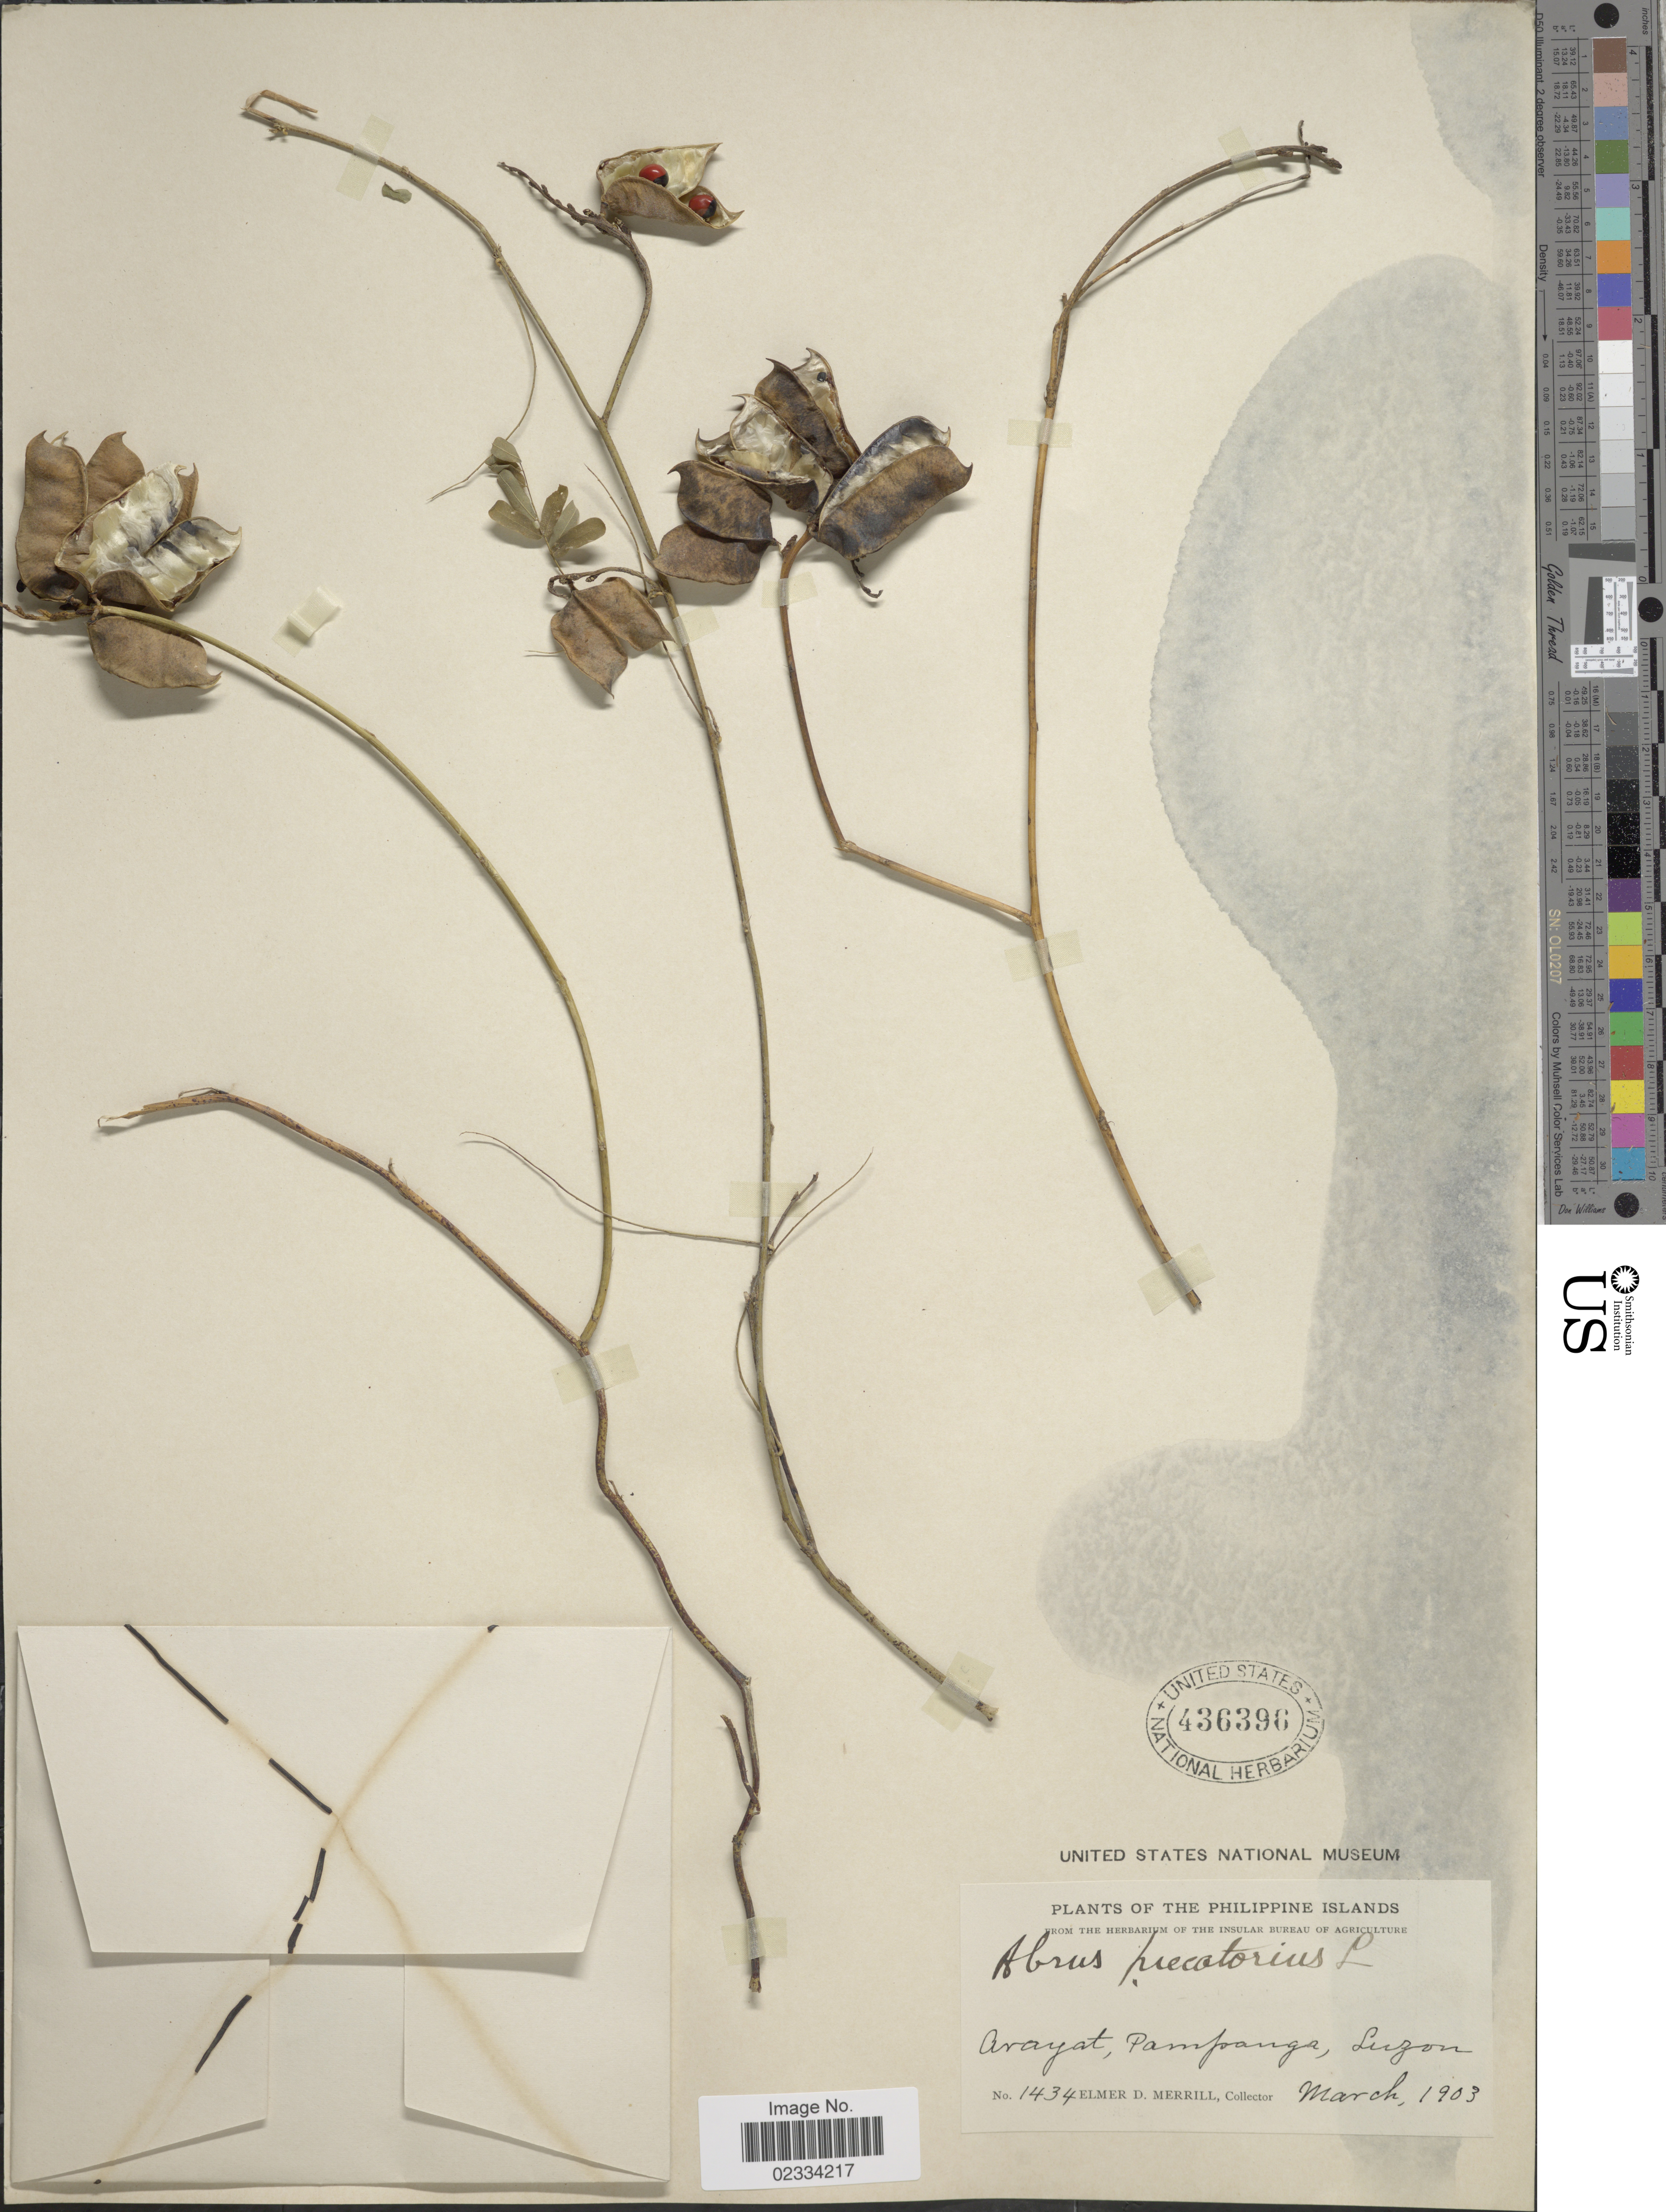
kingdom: Plantae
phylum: Tracheophyta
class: Magnoliopsida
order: Fabales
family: Fabaceae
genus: Abrus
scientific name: Abrus precatorius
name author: L.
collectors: E. D. Merrill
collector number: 1434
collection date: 1903-03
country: Philippines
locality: Arayat, Pampanga, Luzon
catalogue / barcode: US 436396